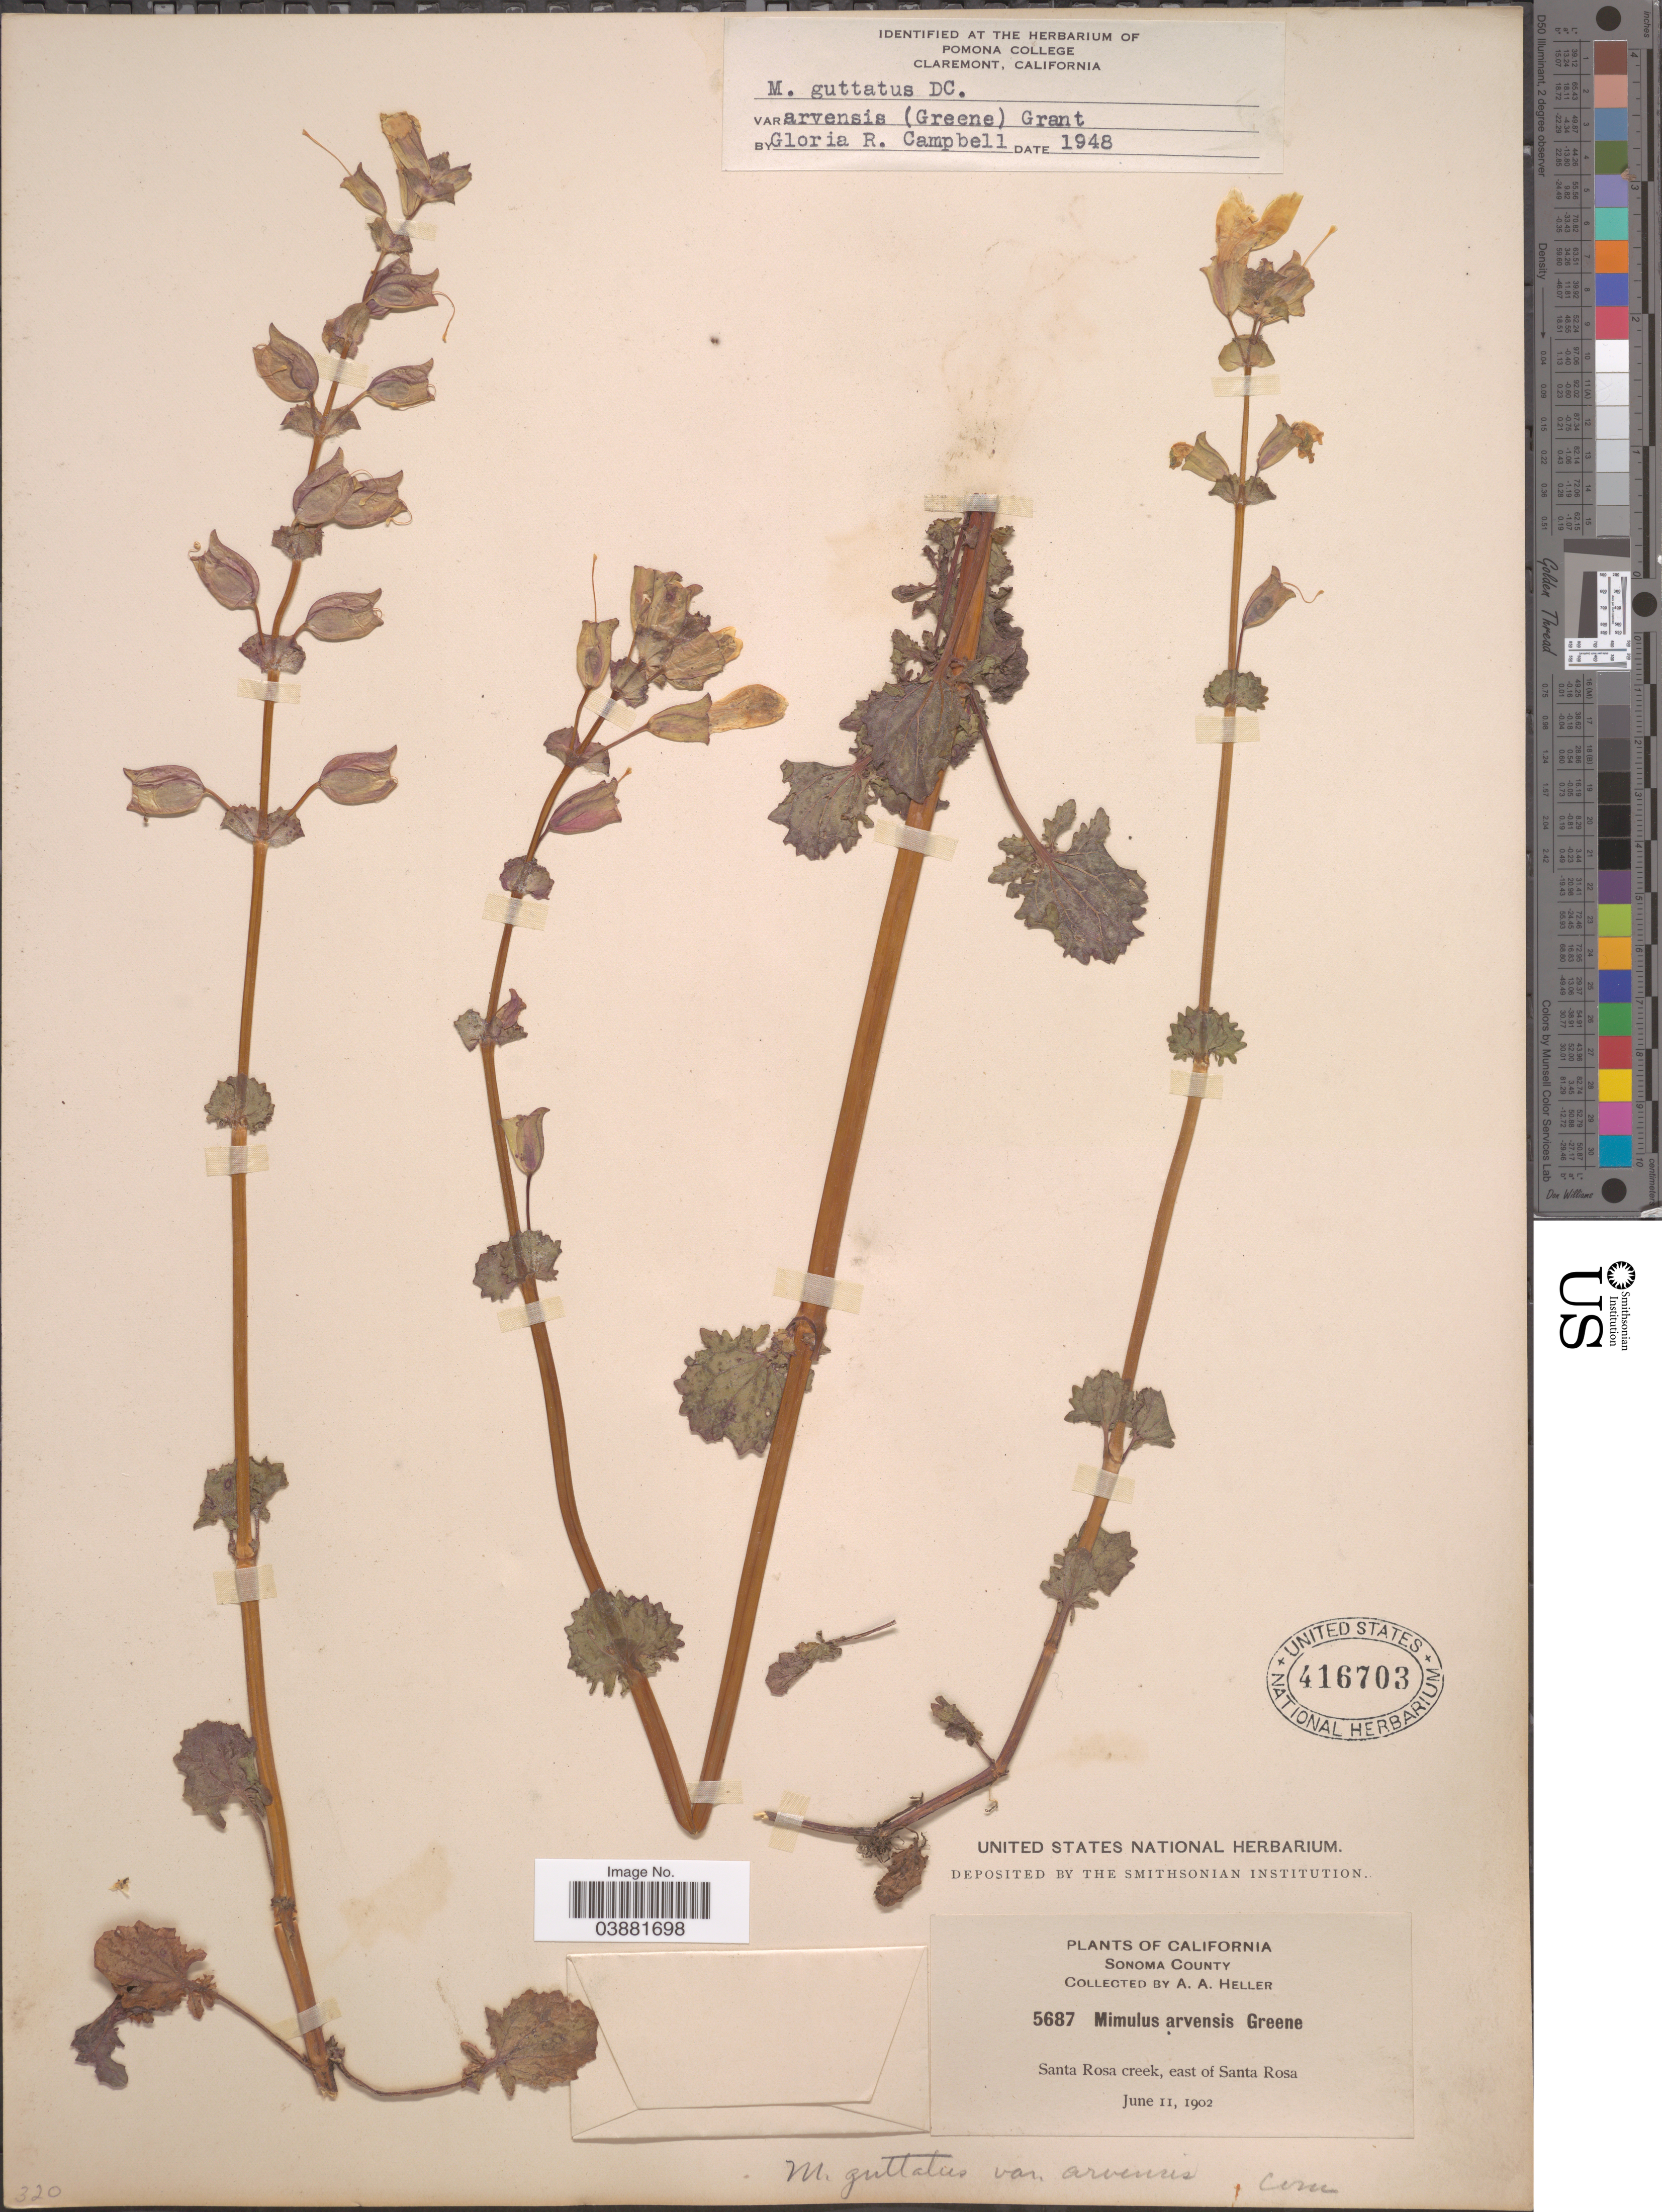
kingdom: Plantae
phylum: Tracheophyta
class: Magnoliopsida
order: Lamiales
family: Phrymaceae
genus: Mimulus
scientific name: Mimulus guttatus var. arvensis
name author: (Greene) A.L. Grant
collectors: A. A. Heller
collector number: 5687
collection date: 1902-06-11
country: United States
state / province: California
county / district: Sonoma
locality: Sonoma County. Santa Rosa creek, east of Santa Rosa.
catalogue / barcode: US 416703